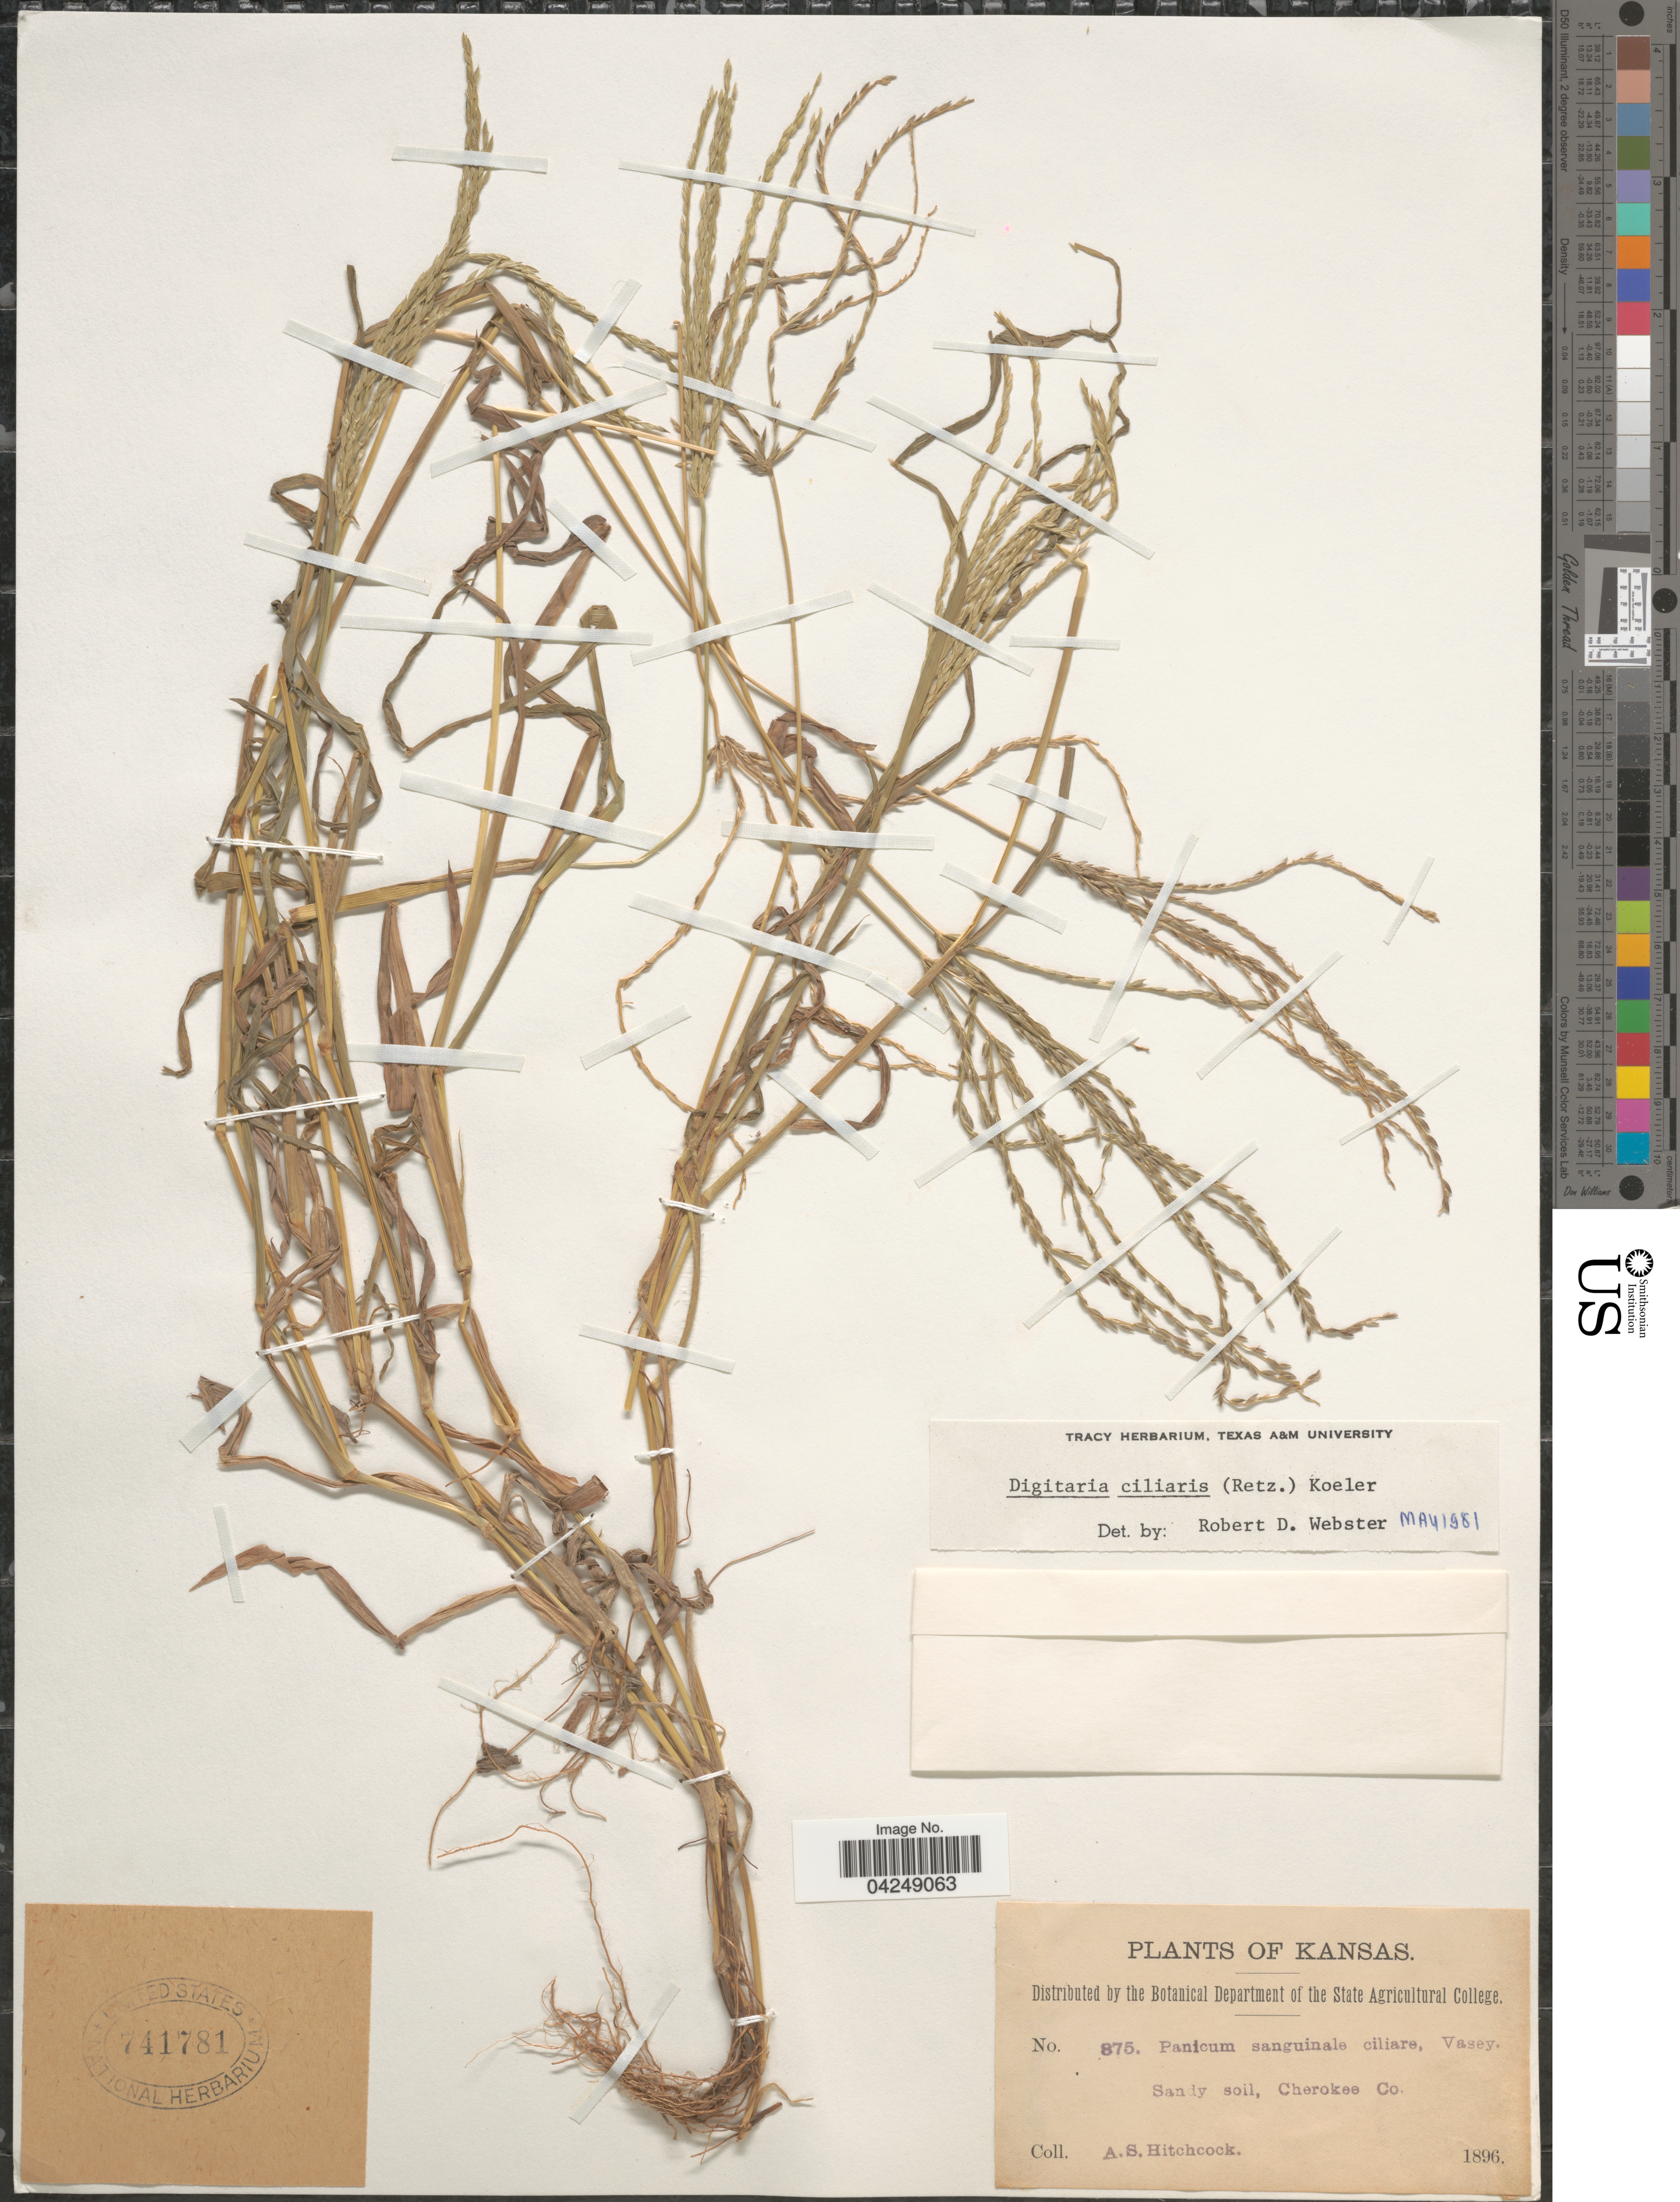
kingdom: Plantae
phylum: Tracheophyta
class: Liliopsida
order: Poales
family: Poaceae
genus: Digitaria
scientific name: Digitaria ciliaris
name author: (Retz.) Koeler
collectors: A. S. Hitchcock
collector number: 875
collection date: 1896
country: United States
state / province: Kansas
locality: Sandy soil, Cherokee Co.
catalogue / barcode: US 741781